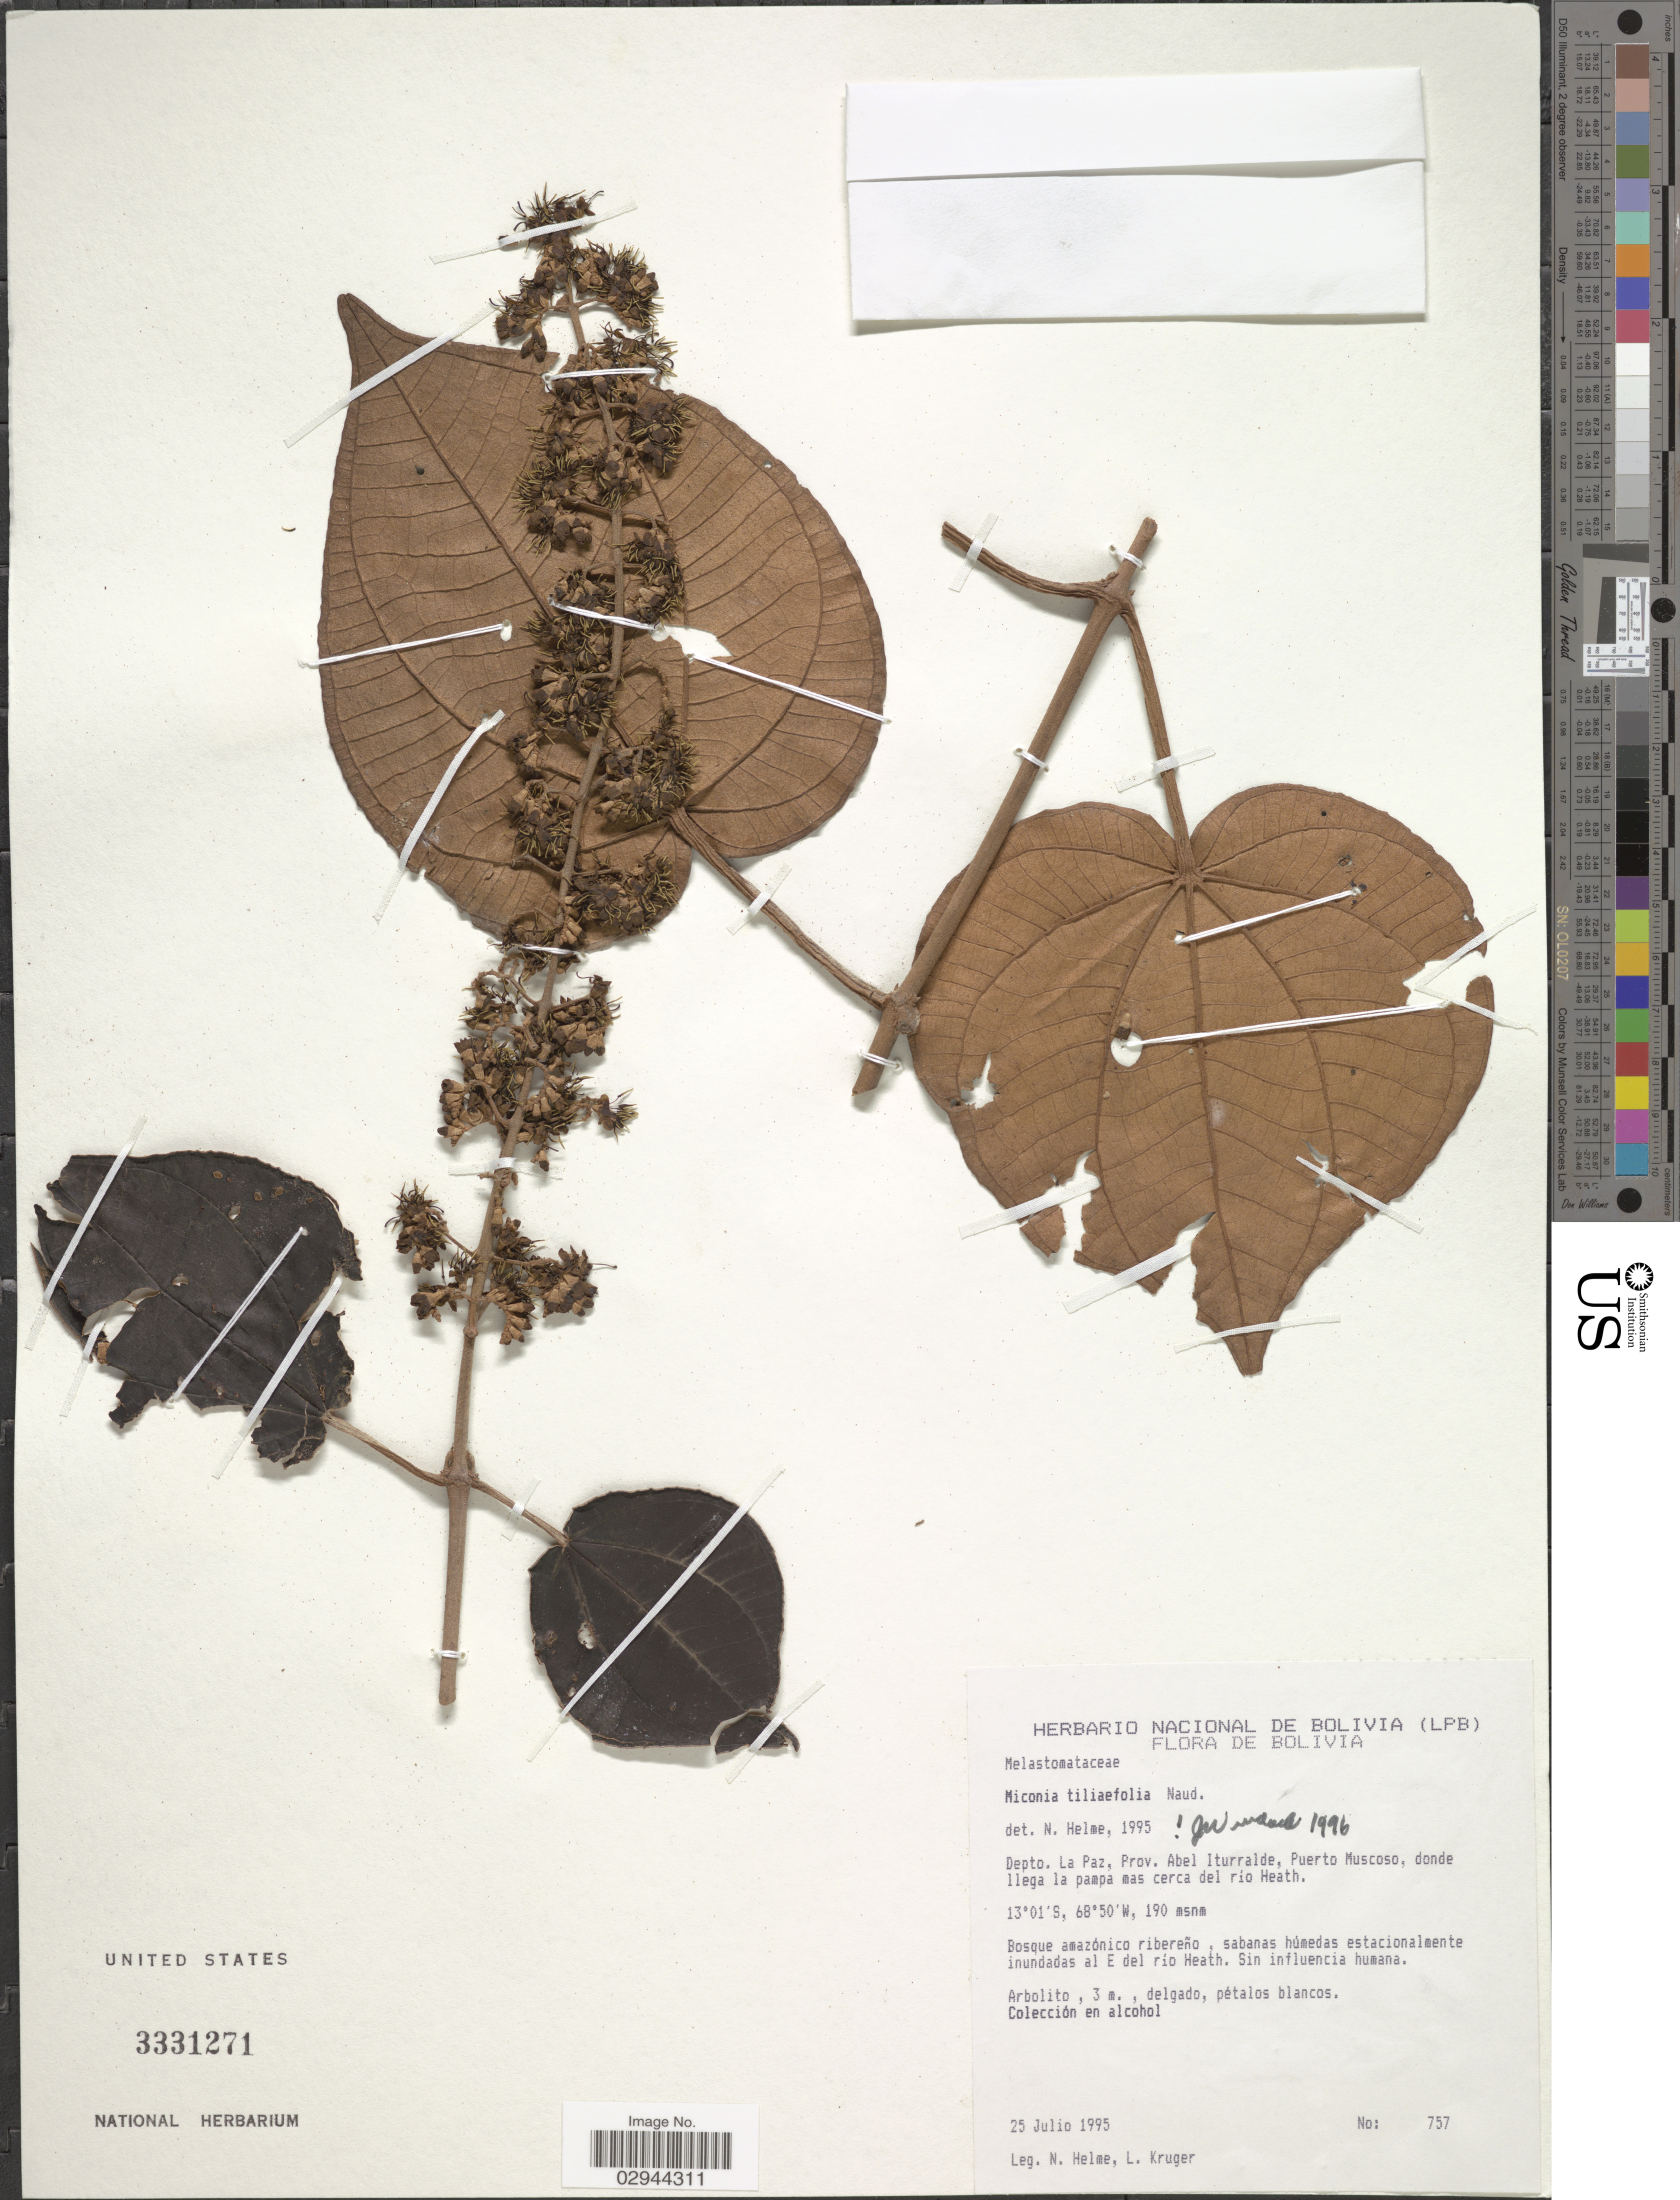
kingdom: Plantae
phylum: Tracheophyta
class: Magnoliopsida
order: Myrtales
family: Melastomataceae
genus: Miconia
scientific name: Miconia tiliifolia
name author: Naudin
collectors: N. Helme & L. Kruger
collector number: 757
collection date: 1995-07-25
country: Bolivia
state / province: La Paz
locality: Depto. La Paz, Prov. Abel Iturralde, Puerto Muscoso, donde llega la pampa mas cerca del río Heath. E del río Heath.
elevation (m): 190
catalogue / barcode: US 3331271